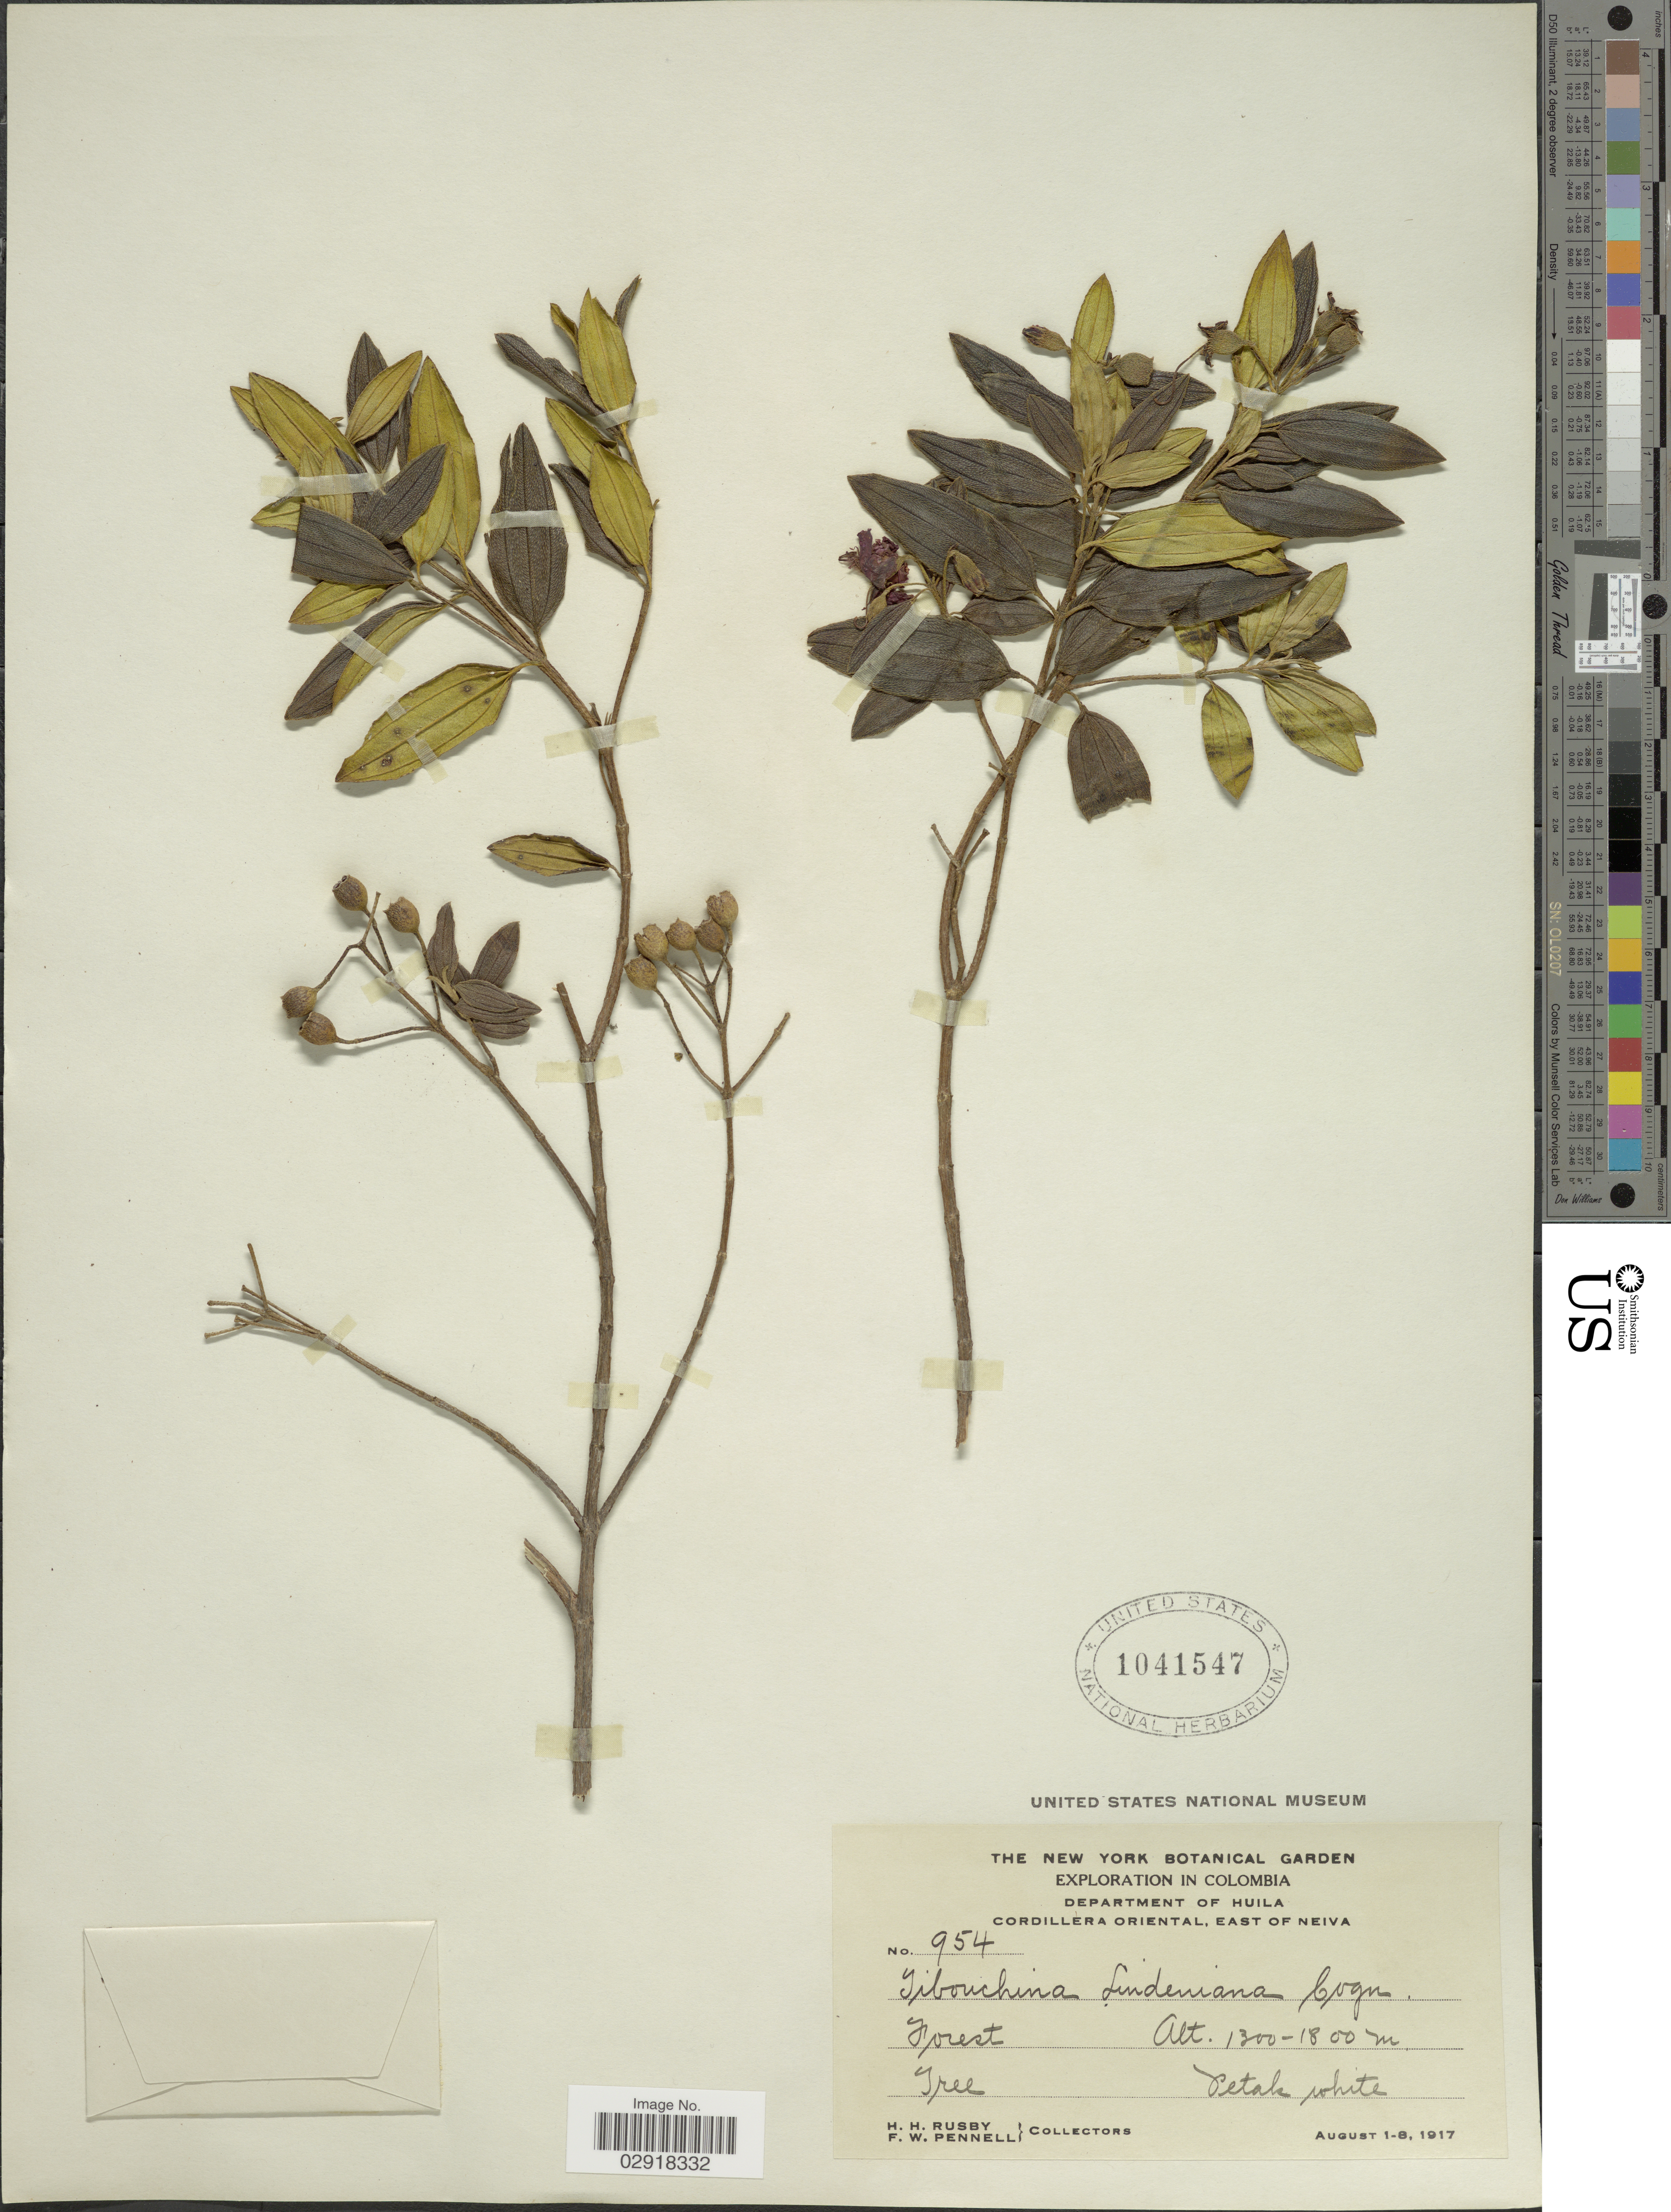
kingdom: Plantae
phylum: Tracheophyta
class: Magnoliopsida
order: Myrtales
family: Melastomataceae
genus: Pleroma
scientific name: Pleroma martiale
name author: (Cham.) Triana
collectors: H. H. Rusby & F. W. Pennell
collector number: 954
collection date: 1917-08-01/1917-08-08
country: Colombia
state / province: Huila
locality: Department of Huila, Cordillera Oriental, East of Neiva.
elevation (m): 1300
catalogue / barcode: US 1041547